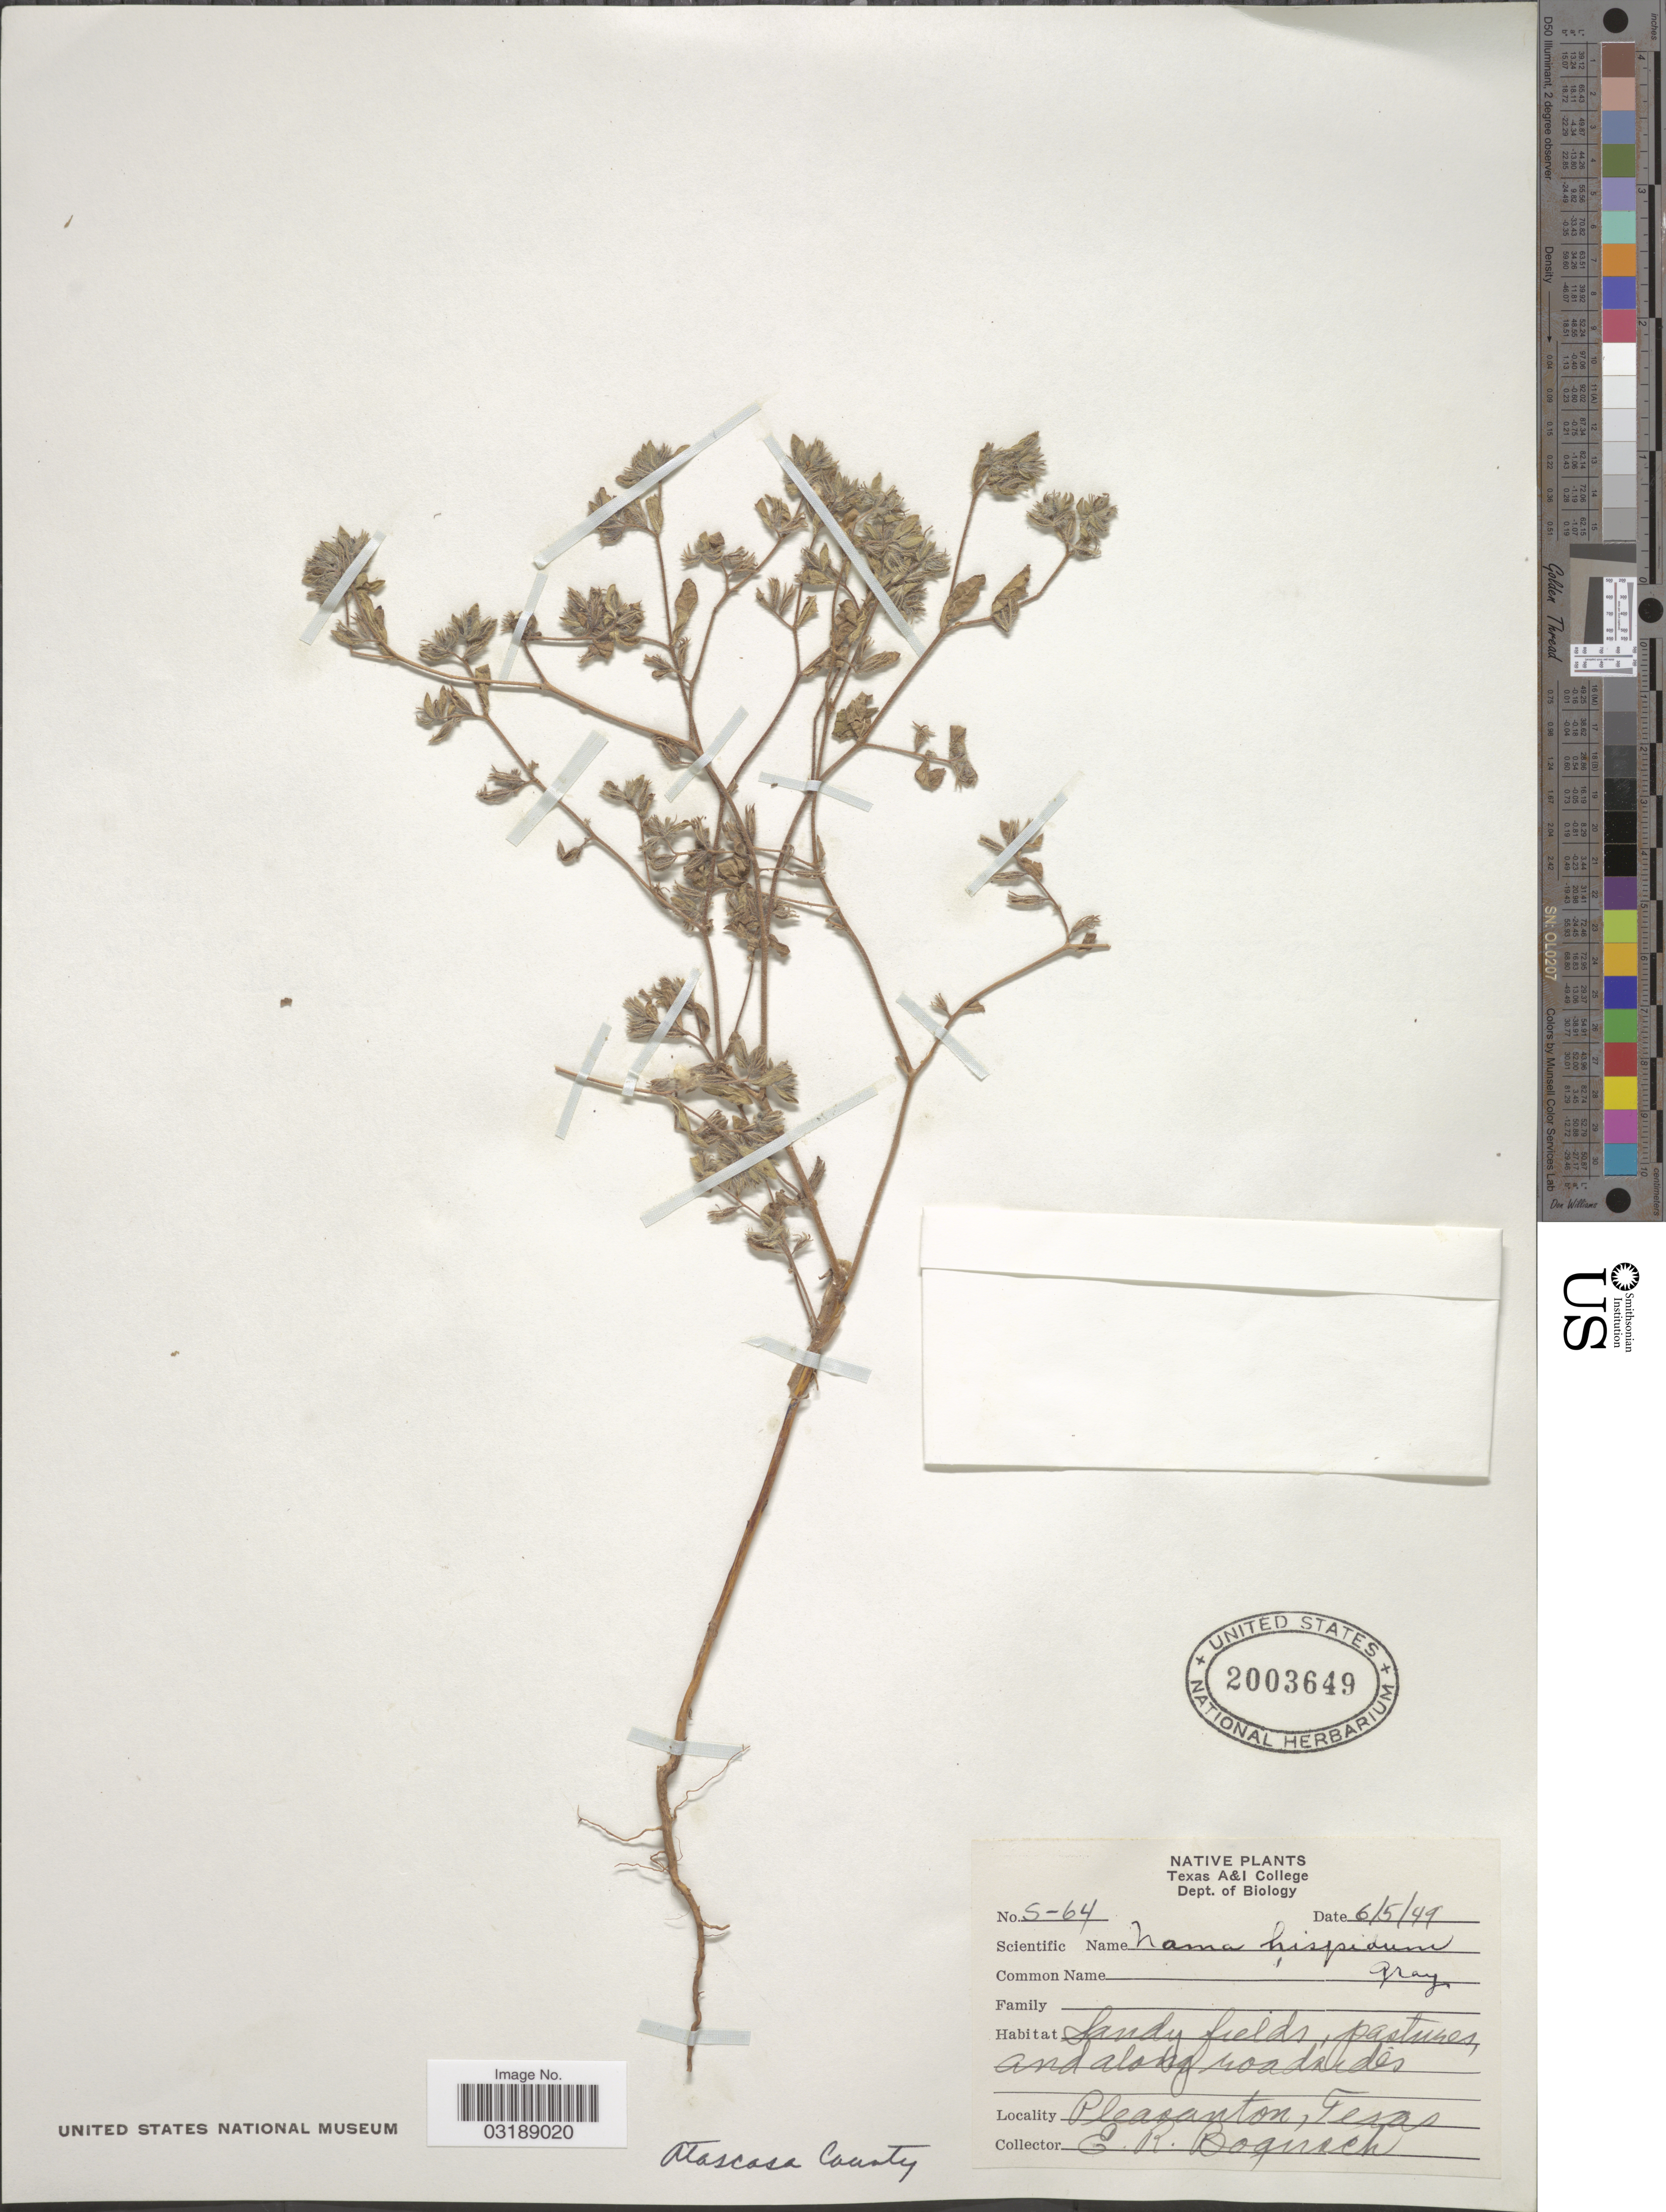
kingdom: Plantae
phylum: Tracheophyta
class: Magnoliopsida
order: Boraginales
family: Namaceae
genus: Nama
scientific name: Nama hispida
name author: A. Gray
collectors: E. Bogusch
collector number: S-64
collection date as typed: Transcribed d/m/y: 5/6/49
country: United States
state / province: Texas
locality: Pleasanton. Atascosa County.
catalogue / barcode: US 2003649